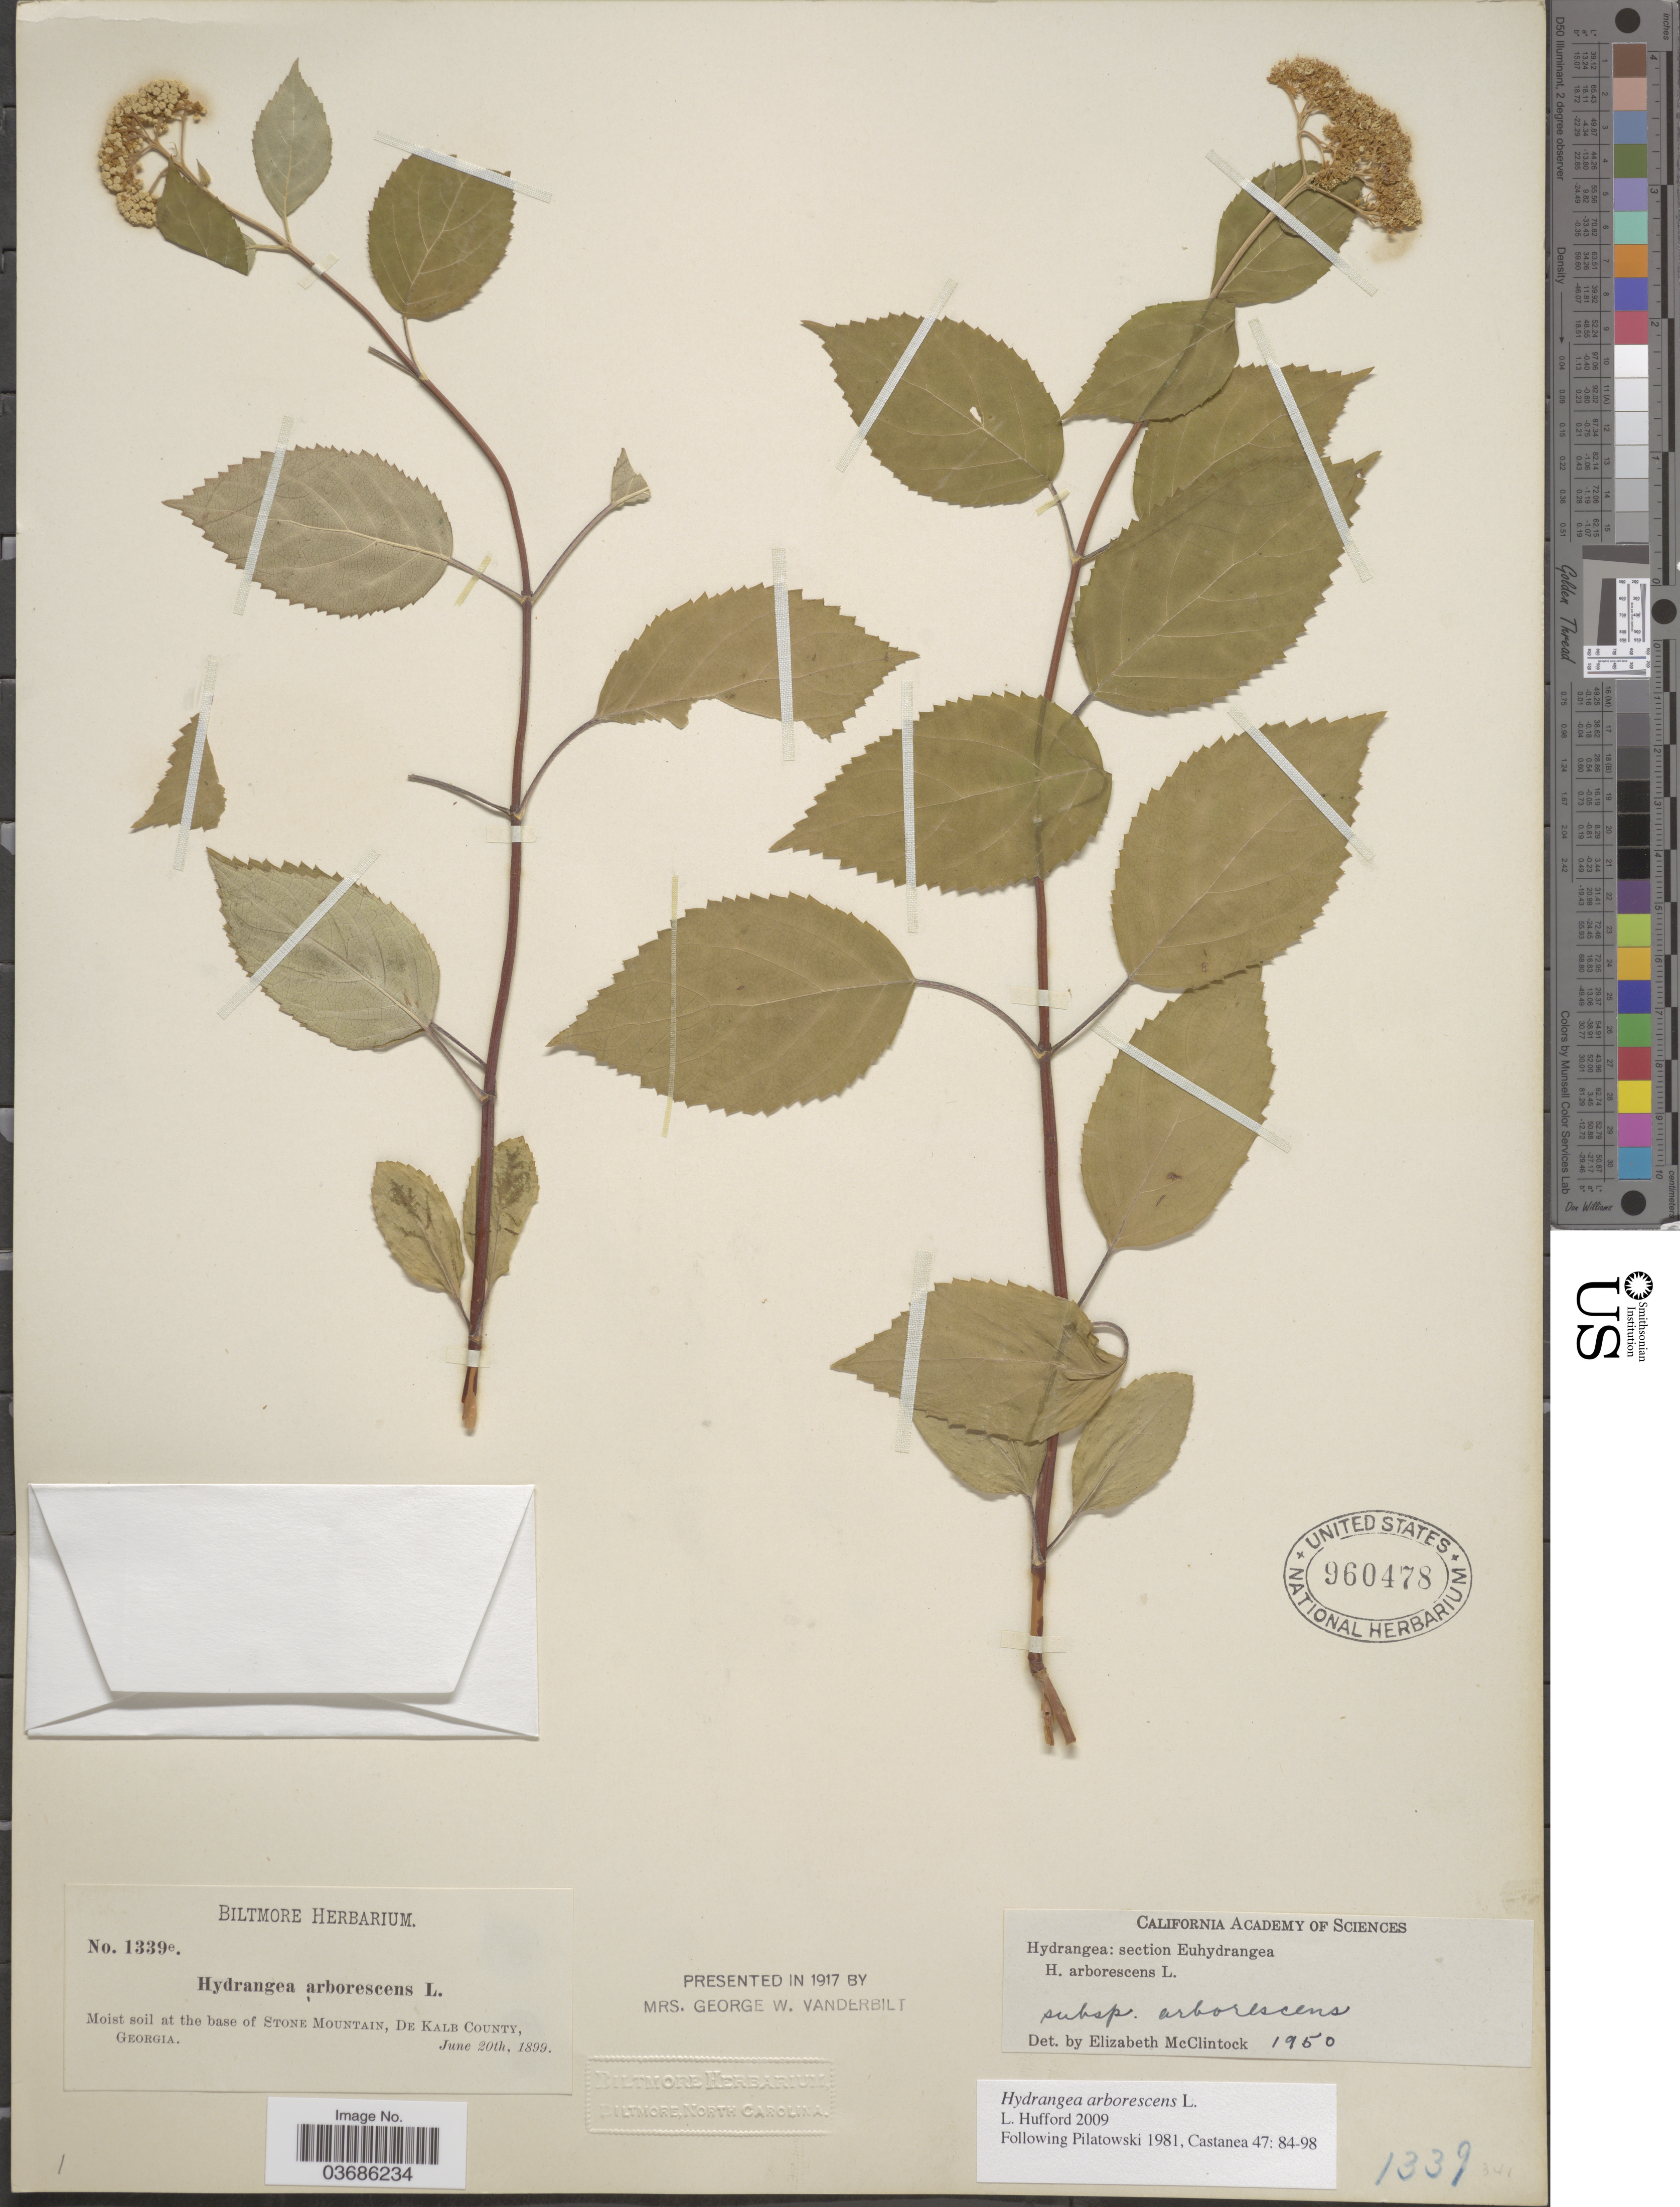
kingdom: Plantae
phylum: Tracheophyta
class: Magnoliopsida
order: Cornales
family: Hydrangeaceae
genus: Hydrangea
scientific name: Hydrangea arborescens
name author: L.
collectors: ex herb. Biltmore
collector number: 1339e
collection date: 1899-06-20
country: United States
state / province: Georgia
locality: Moist soil at the base of Stone Mountain, De Kalb County.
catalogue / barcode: US 960478